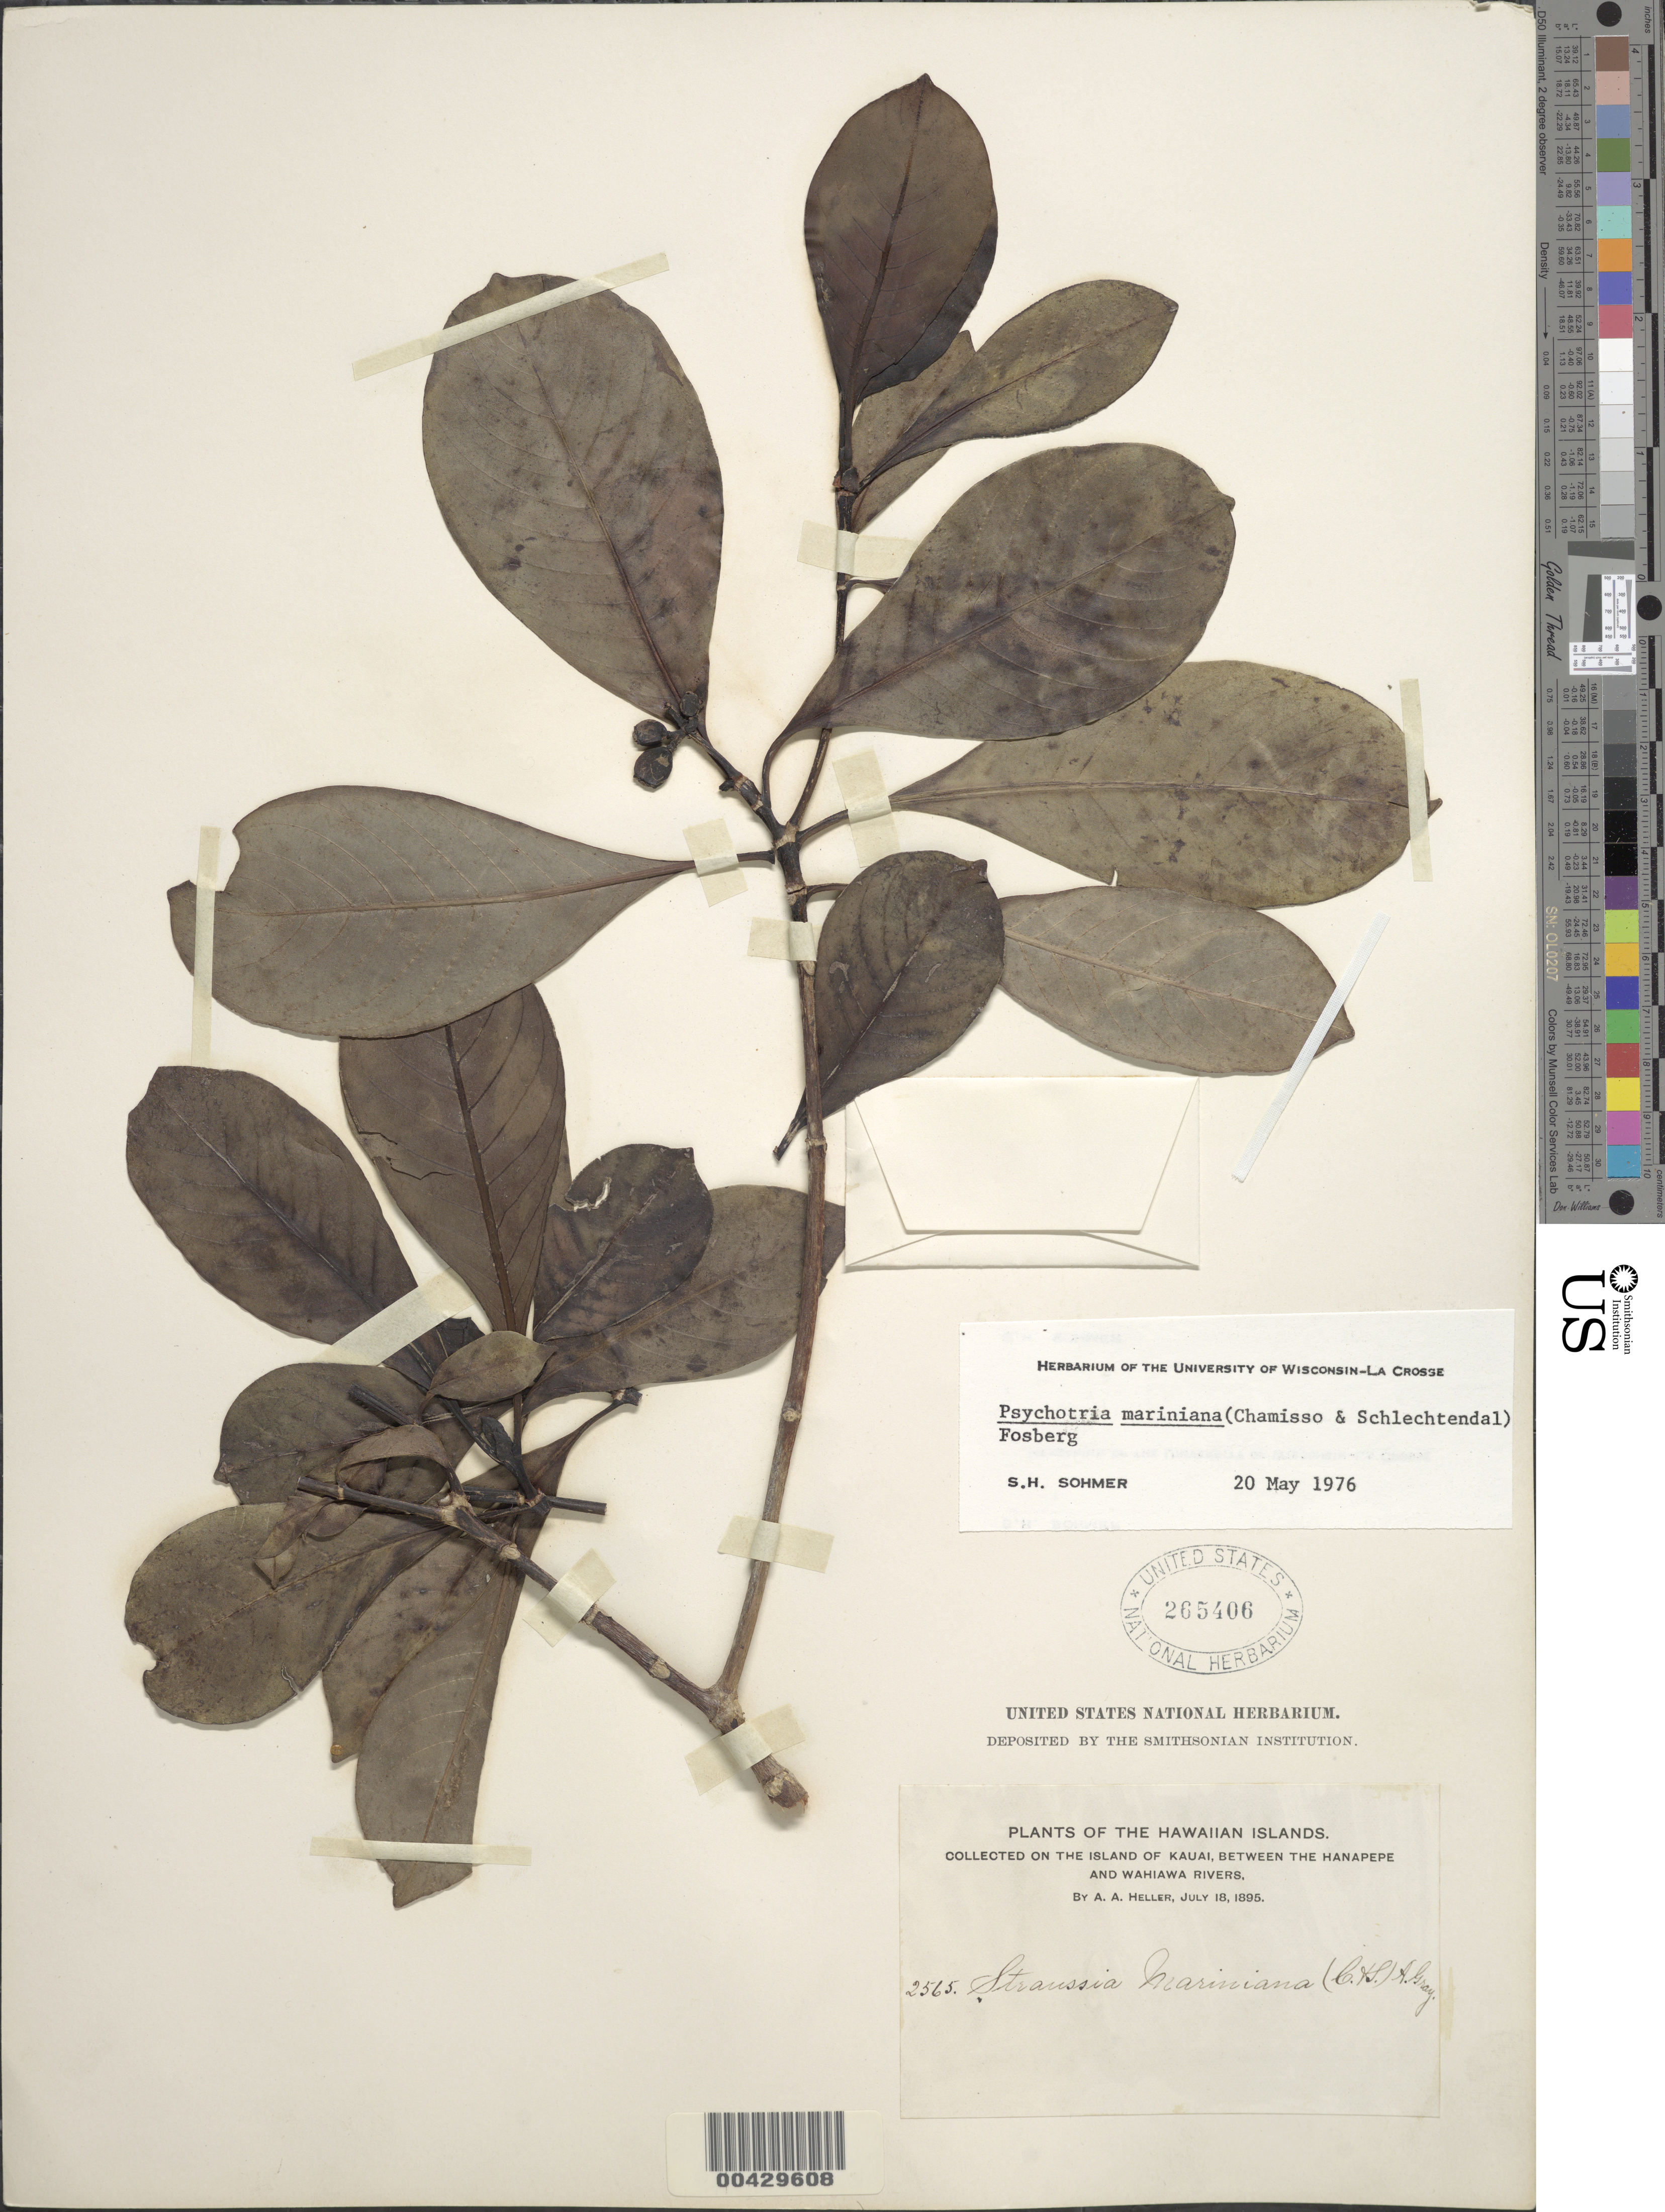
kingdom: Plantae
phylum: Tracheophyta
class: Magnoliopsida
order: Gentianales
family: Rubiaceae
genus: Psychotria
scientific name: Psychotria mariniana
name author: (Cham. & Schltdl.) Fosberg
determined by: Sohmer, S. H.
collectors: A. A. Heller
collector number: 2565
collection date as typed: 18 Jul 1895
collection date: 1895-07-18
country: United States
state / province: Hawaii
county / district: Kauai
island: Kaua'i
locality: Between the Hanapepe and Wahiawa Rivers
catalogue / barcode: US 265406